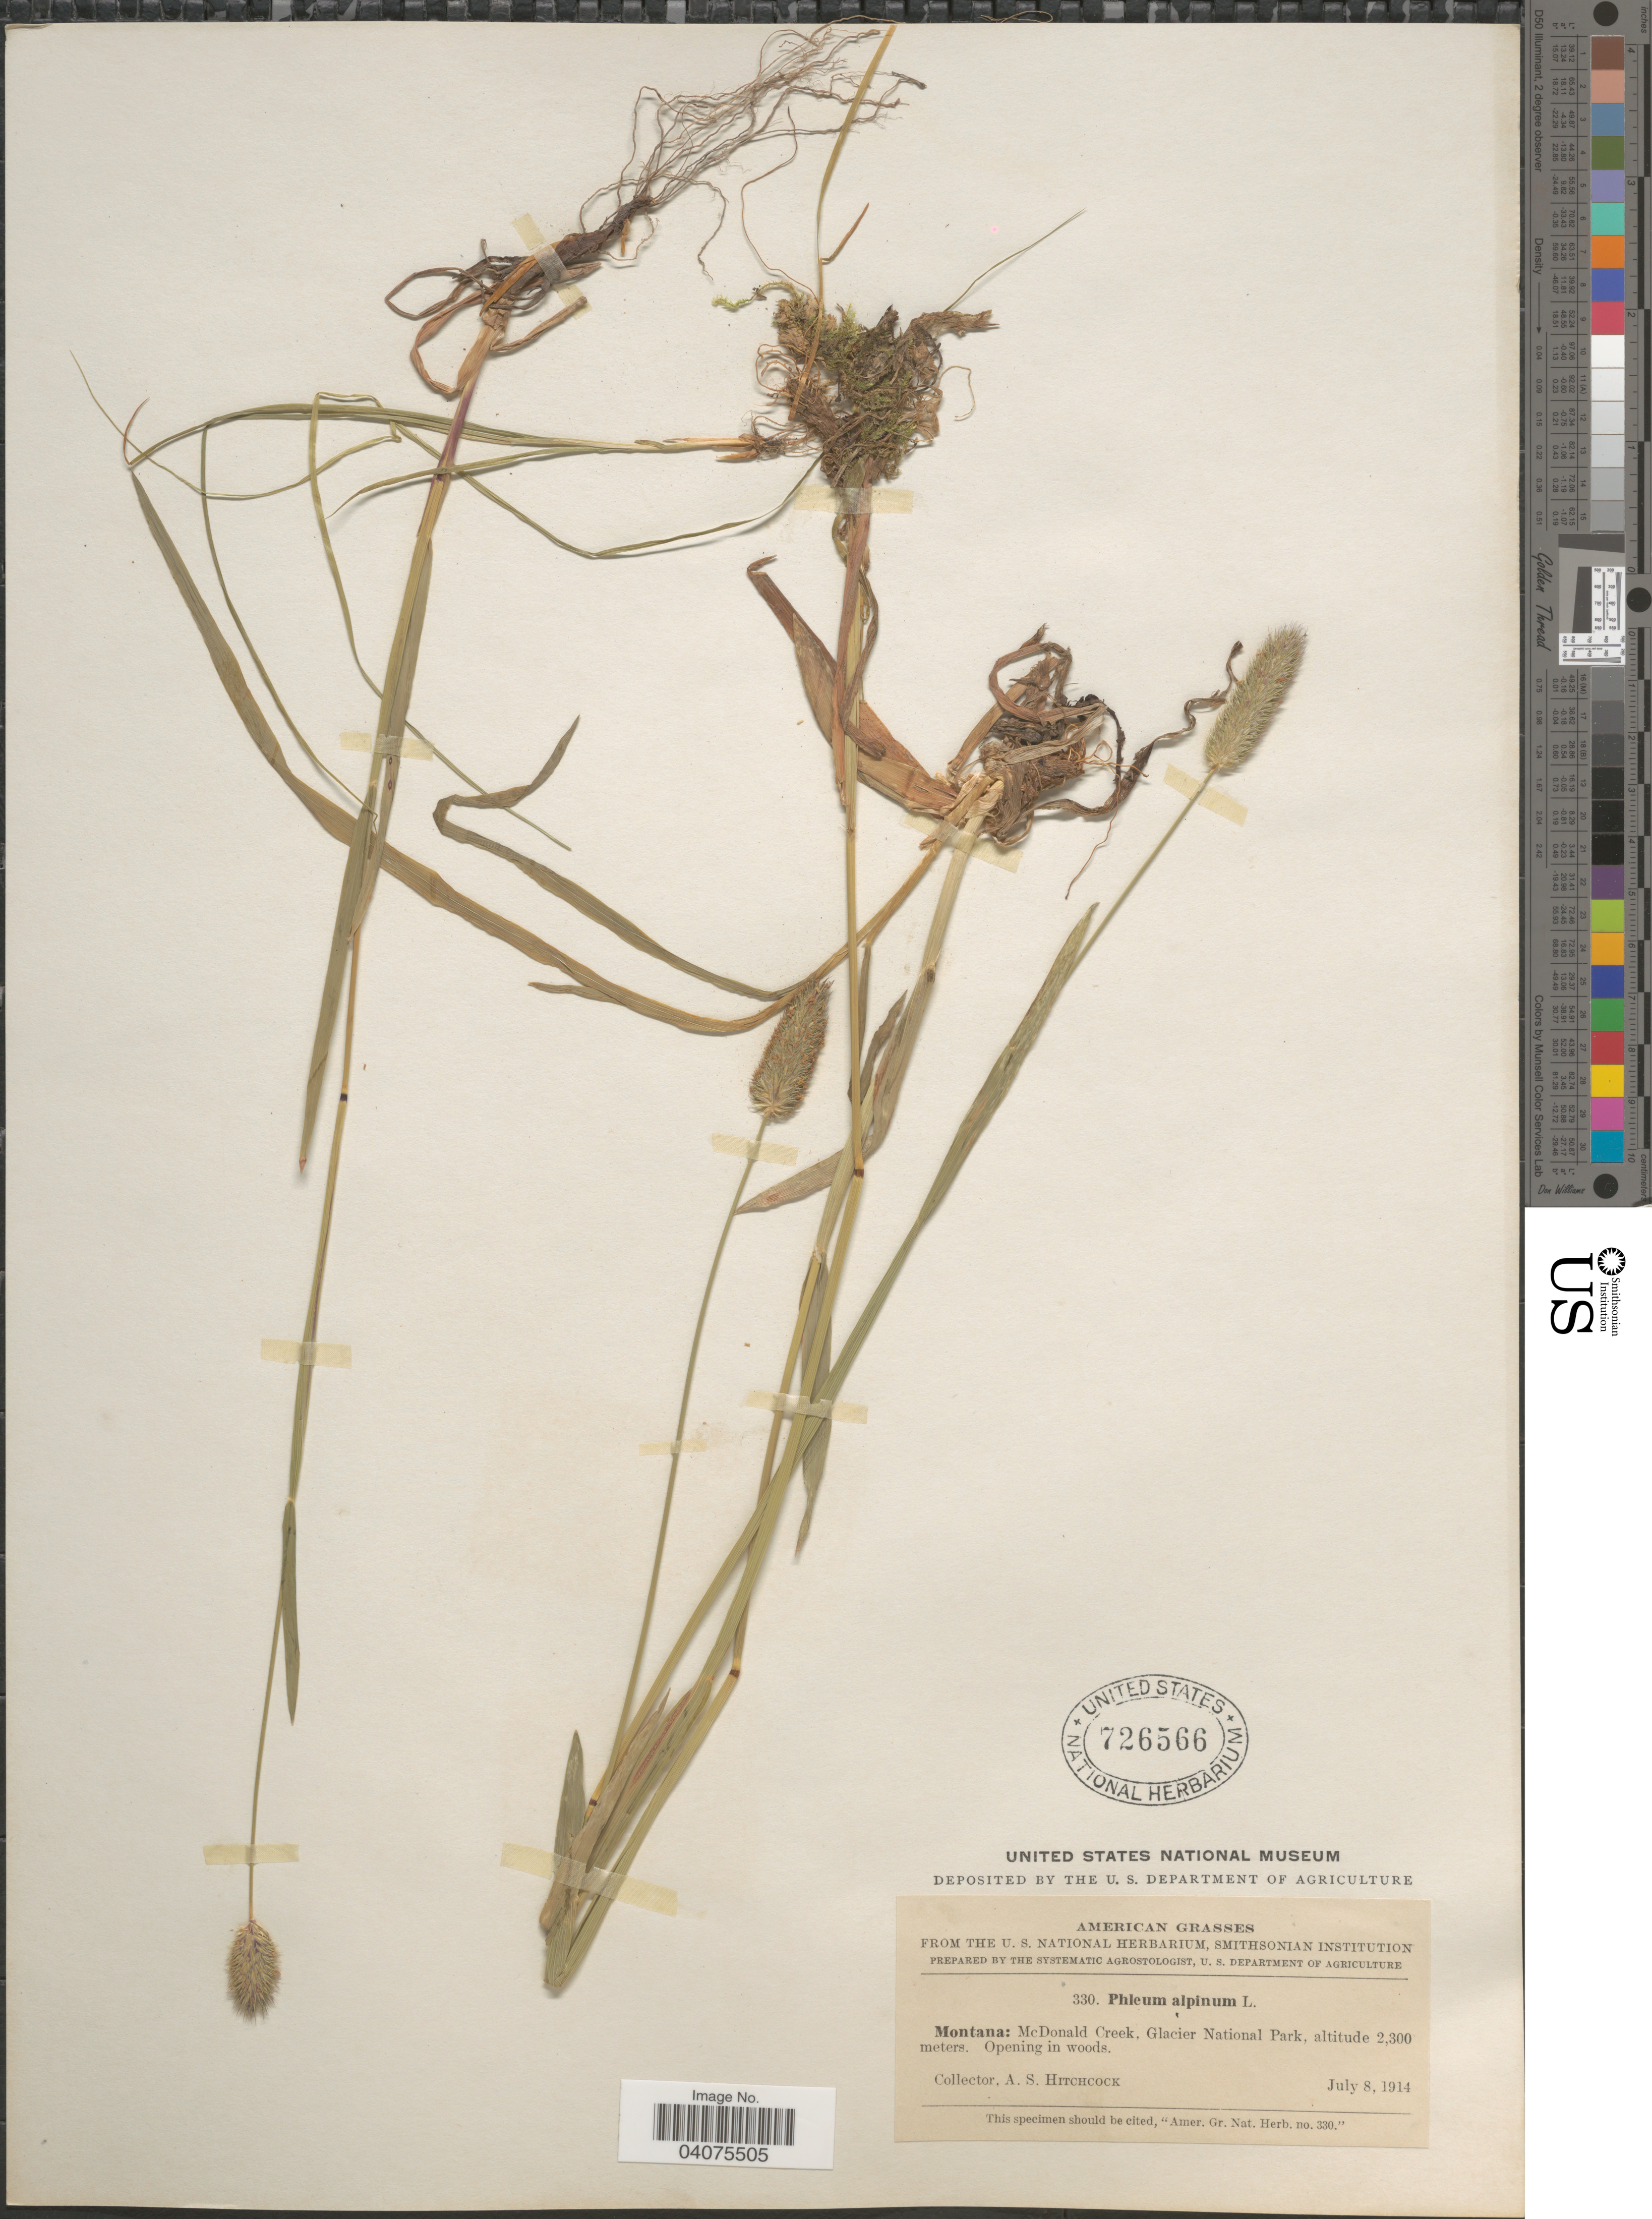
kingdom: Plantae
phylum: Tracheophyta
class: Liliopsida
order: Poales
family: Poaceae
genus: Phleum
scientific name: Phleum alpinum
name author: L.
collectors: A. S. Hitchcock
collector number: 330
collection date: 1914-07-08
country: United States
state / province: Montana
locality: McDonald Creek, Glacier National Park.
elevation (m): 2300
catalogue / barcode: US 726566